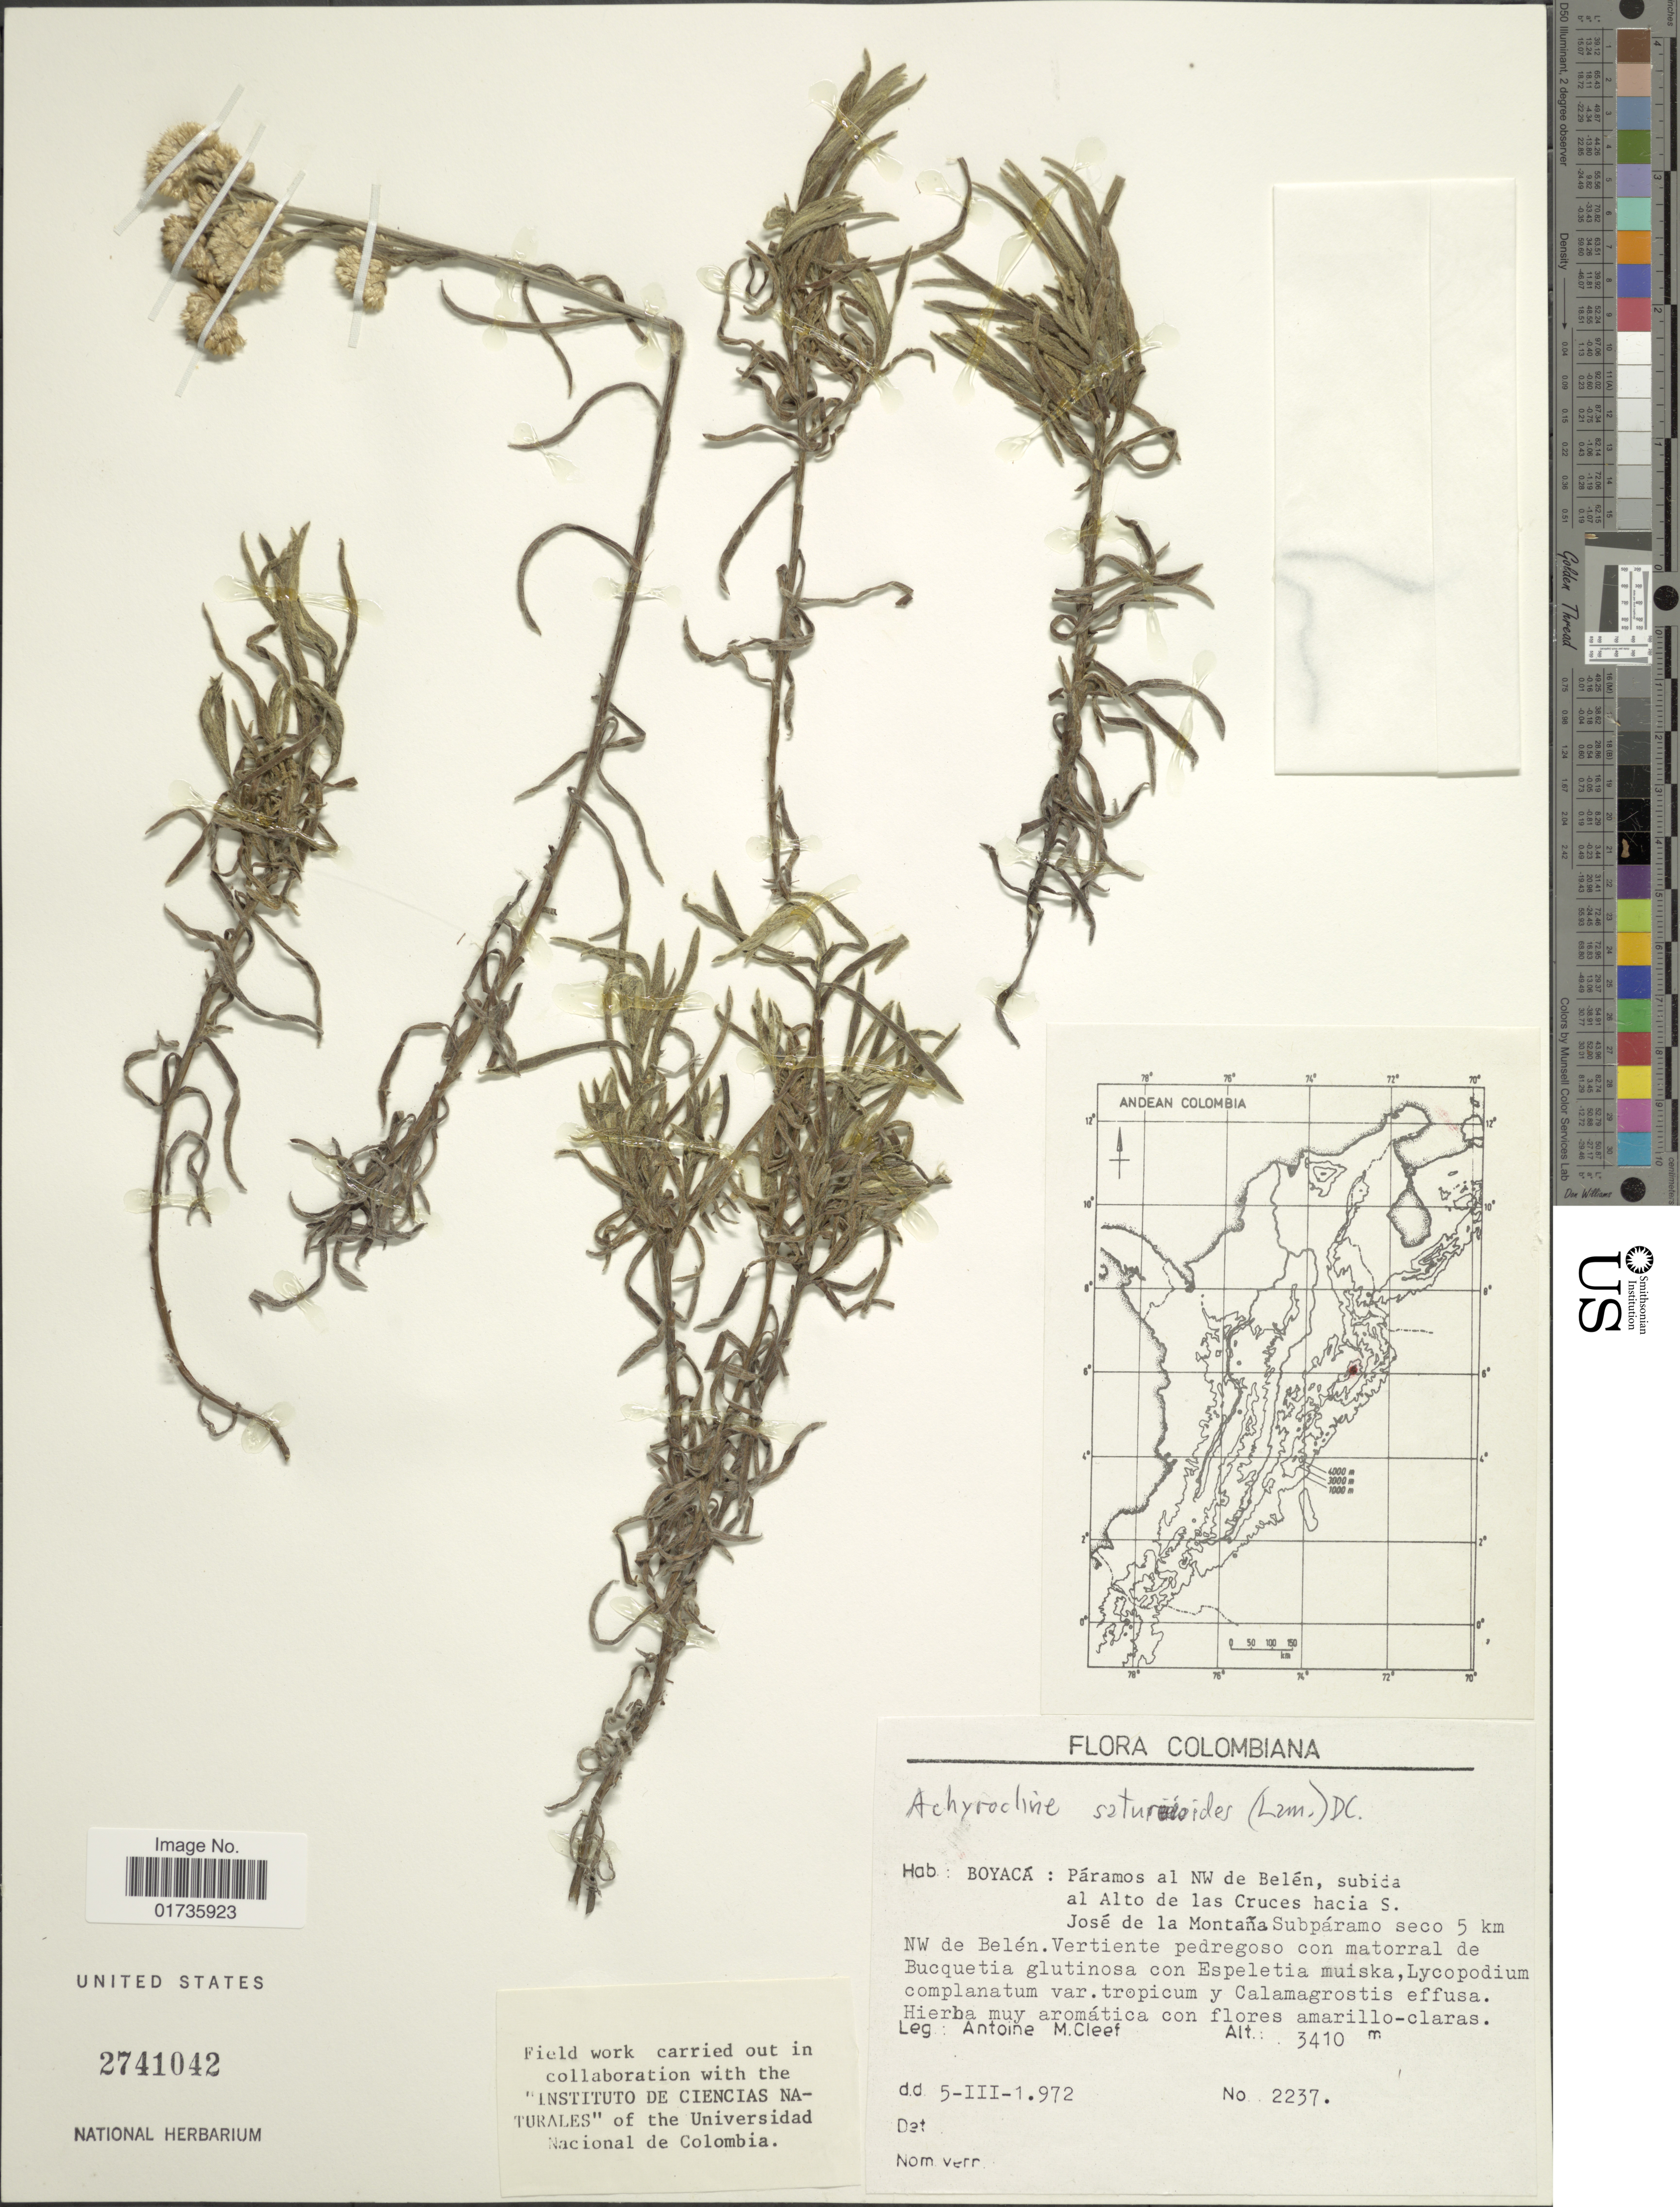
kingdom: Plantae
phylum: Tracheophyta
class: Magnoliopsida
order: Asterales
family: Asteraceae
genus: Achyrocline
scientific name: Achyrocline satureioides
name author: (Lam.) DC.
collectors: A. M. Cleef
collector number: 2237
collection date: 1972-03-05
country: Colombia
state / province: Boyacá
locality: Páramos al NW de Belén, subida al Alto de las Cruces hacia S. José de la Montaña. Subpáramo seco 5 km NW de Belén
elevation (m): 3410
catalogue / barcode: US 2741042